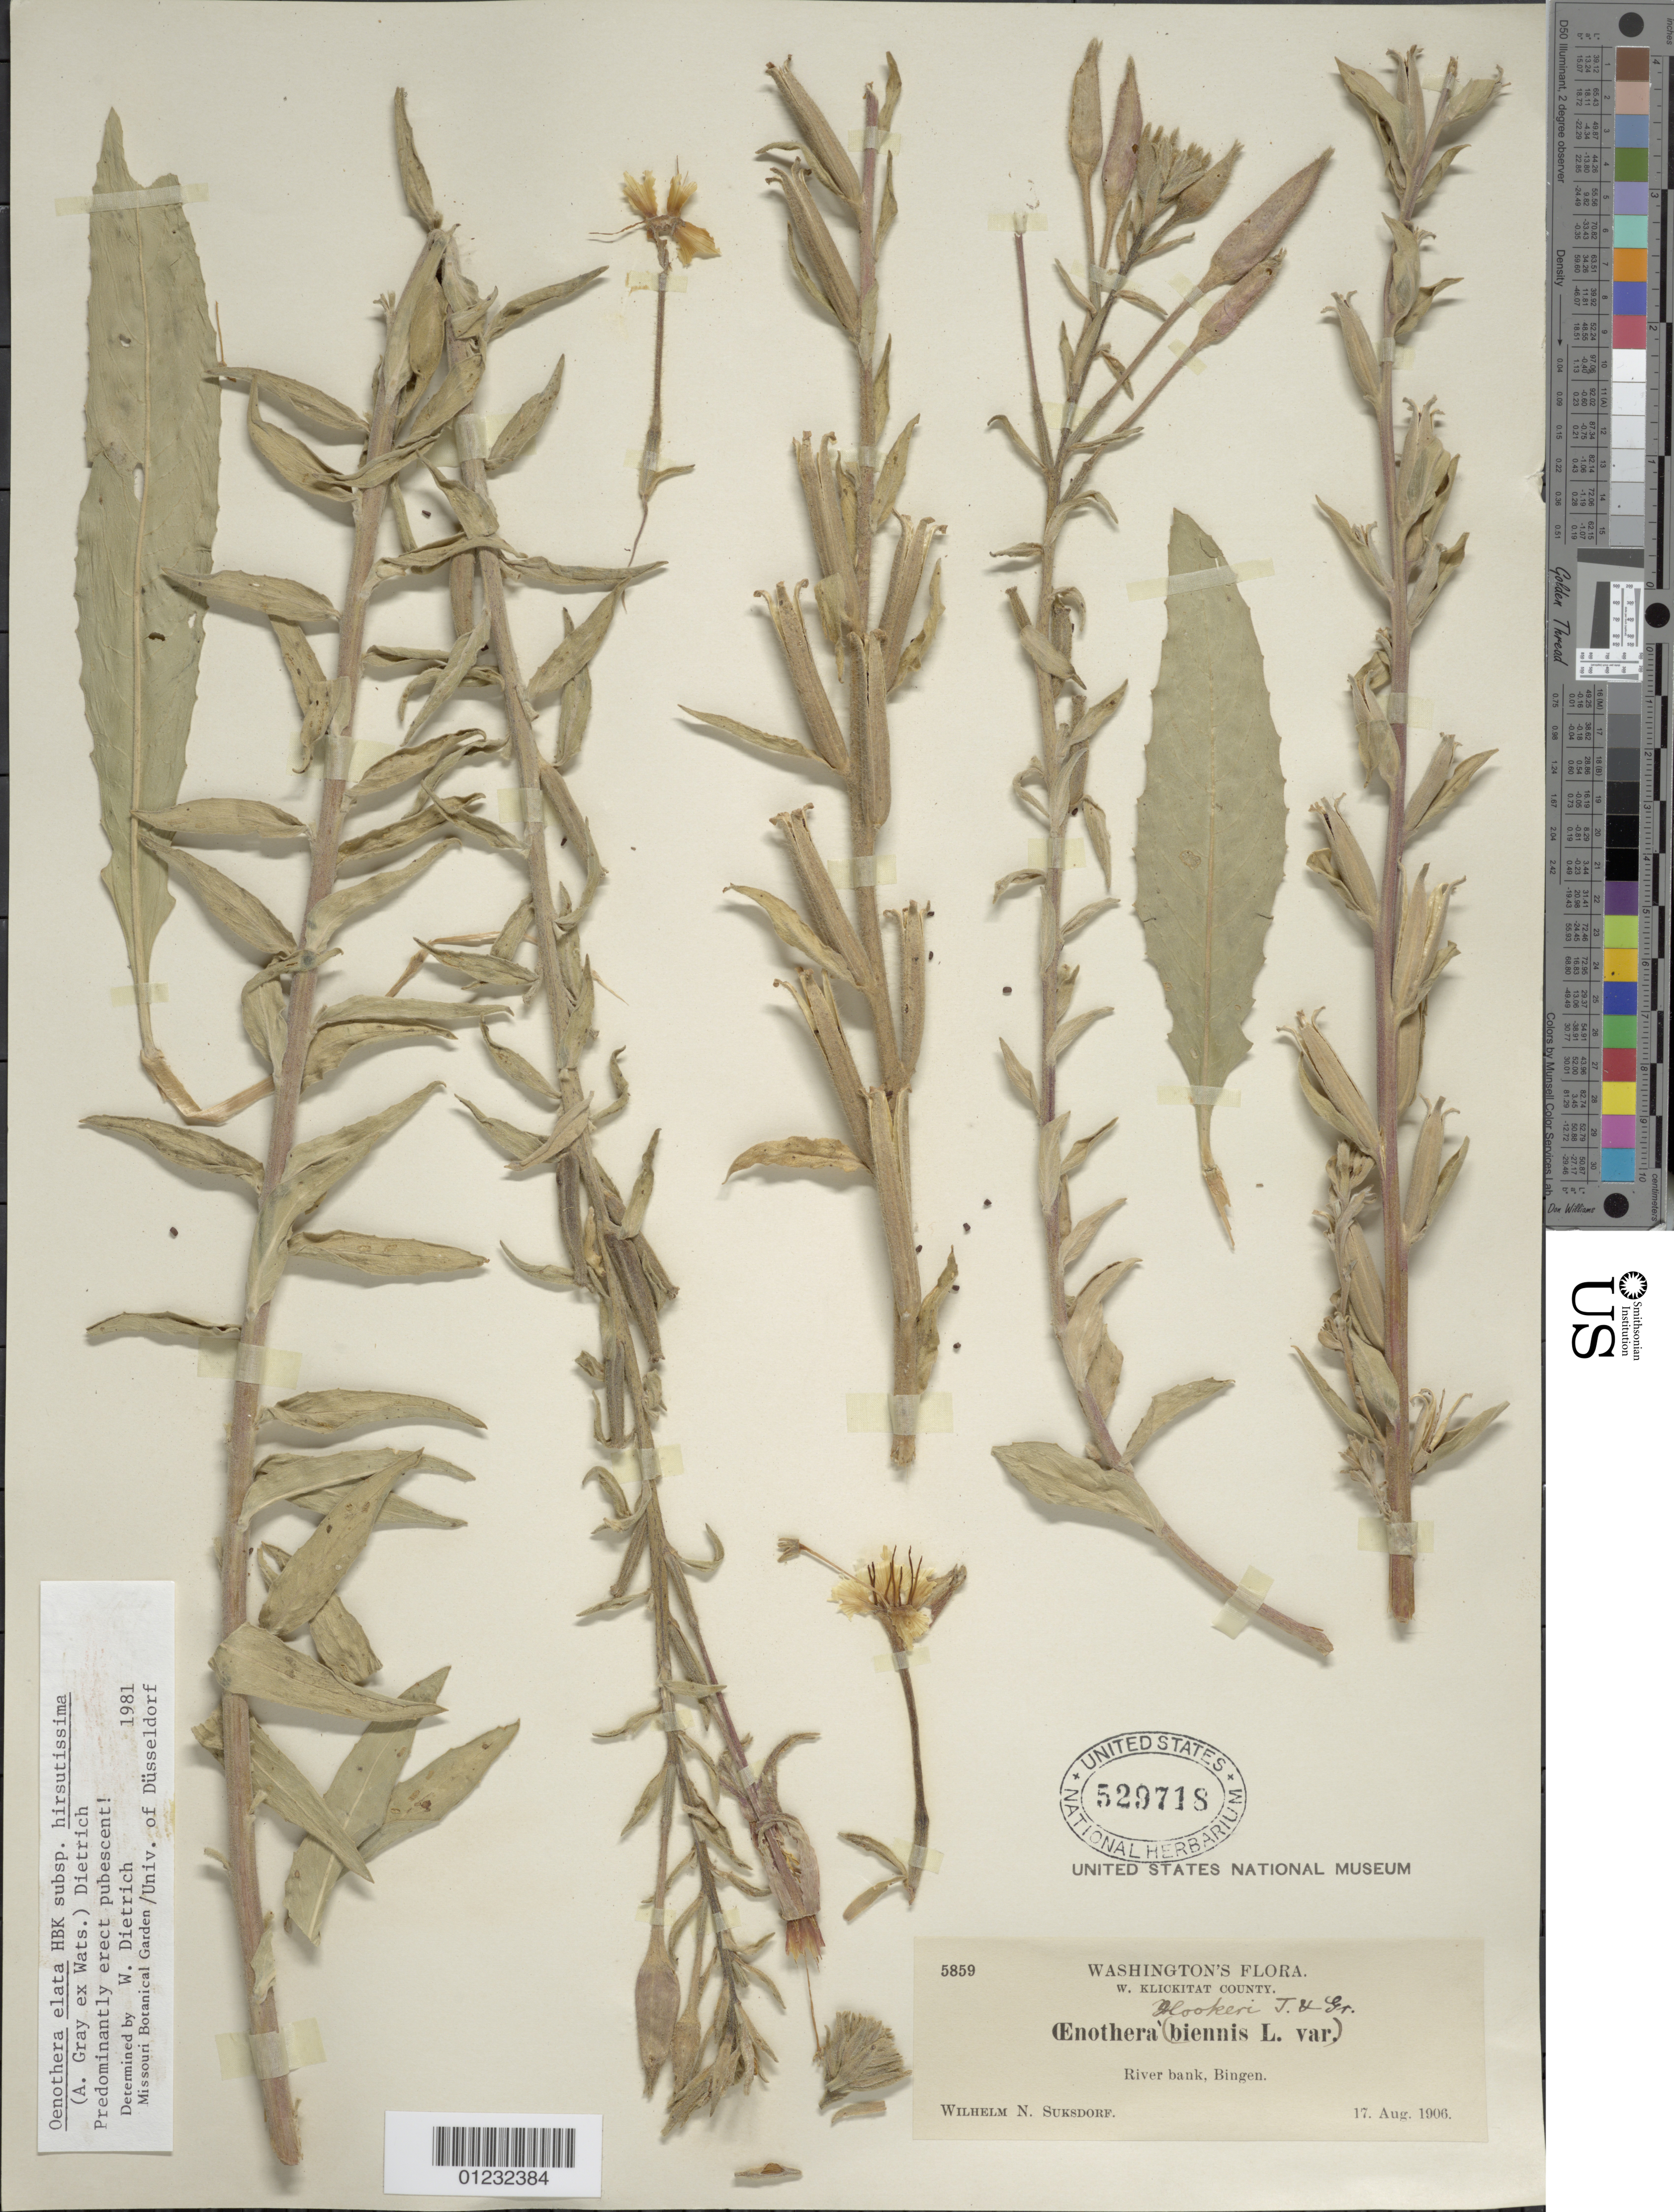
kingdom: Plantae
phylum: Tracheophyta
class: Magnoliopsida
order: Myrtales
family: Onagraceae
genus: Oenothera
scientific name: Oenothera elata subsp. hirsutissima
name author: (A. Gray ex S. Watson) W. Dietr.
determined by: Dietrich, W.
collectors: W. N. Suksdorf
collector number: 5859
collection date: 1906-08-17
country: United States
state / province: Washington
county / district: Klickitat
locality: River bank, Bingen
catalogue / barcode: US 529718